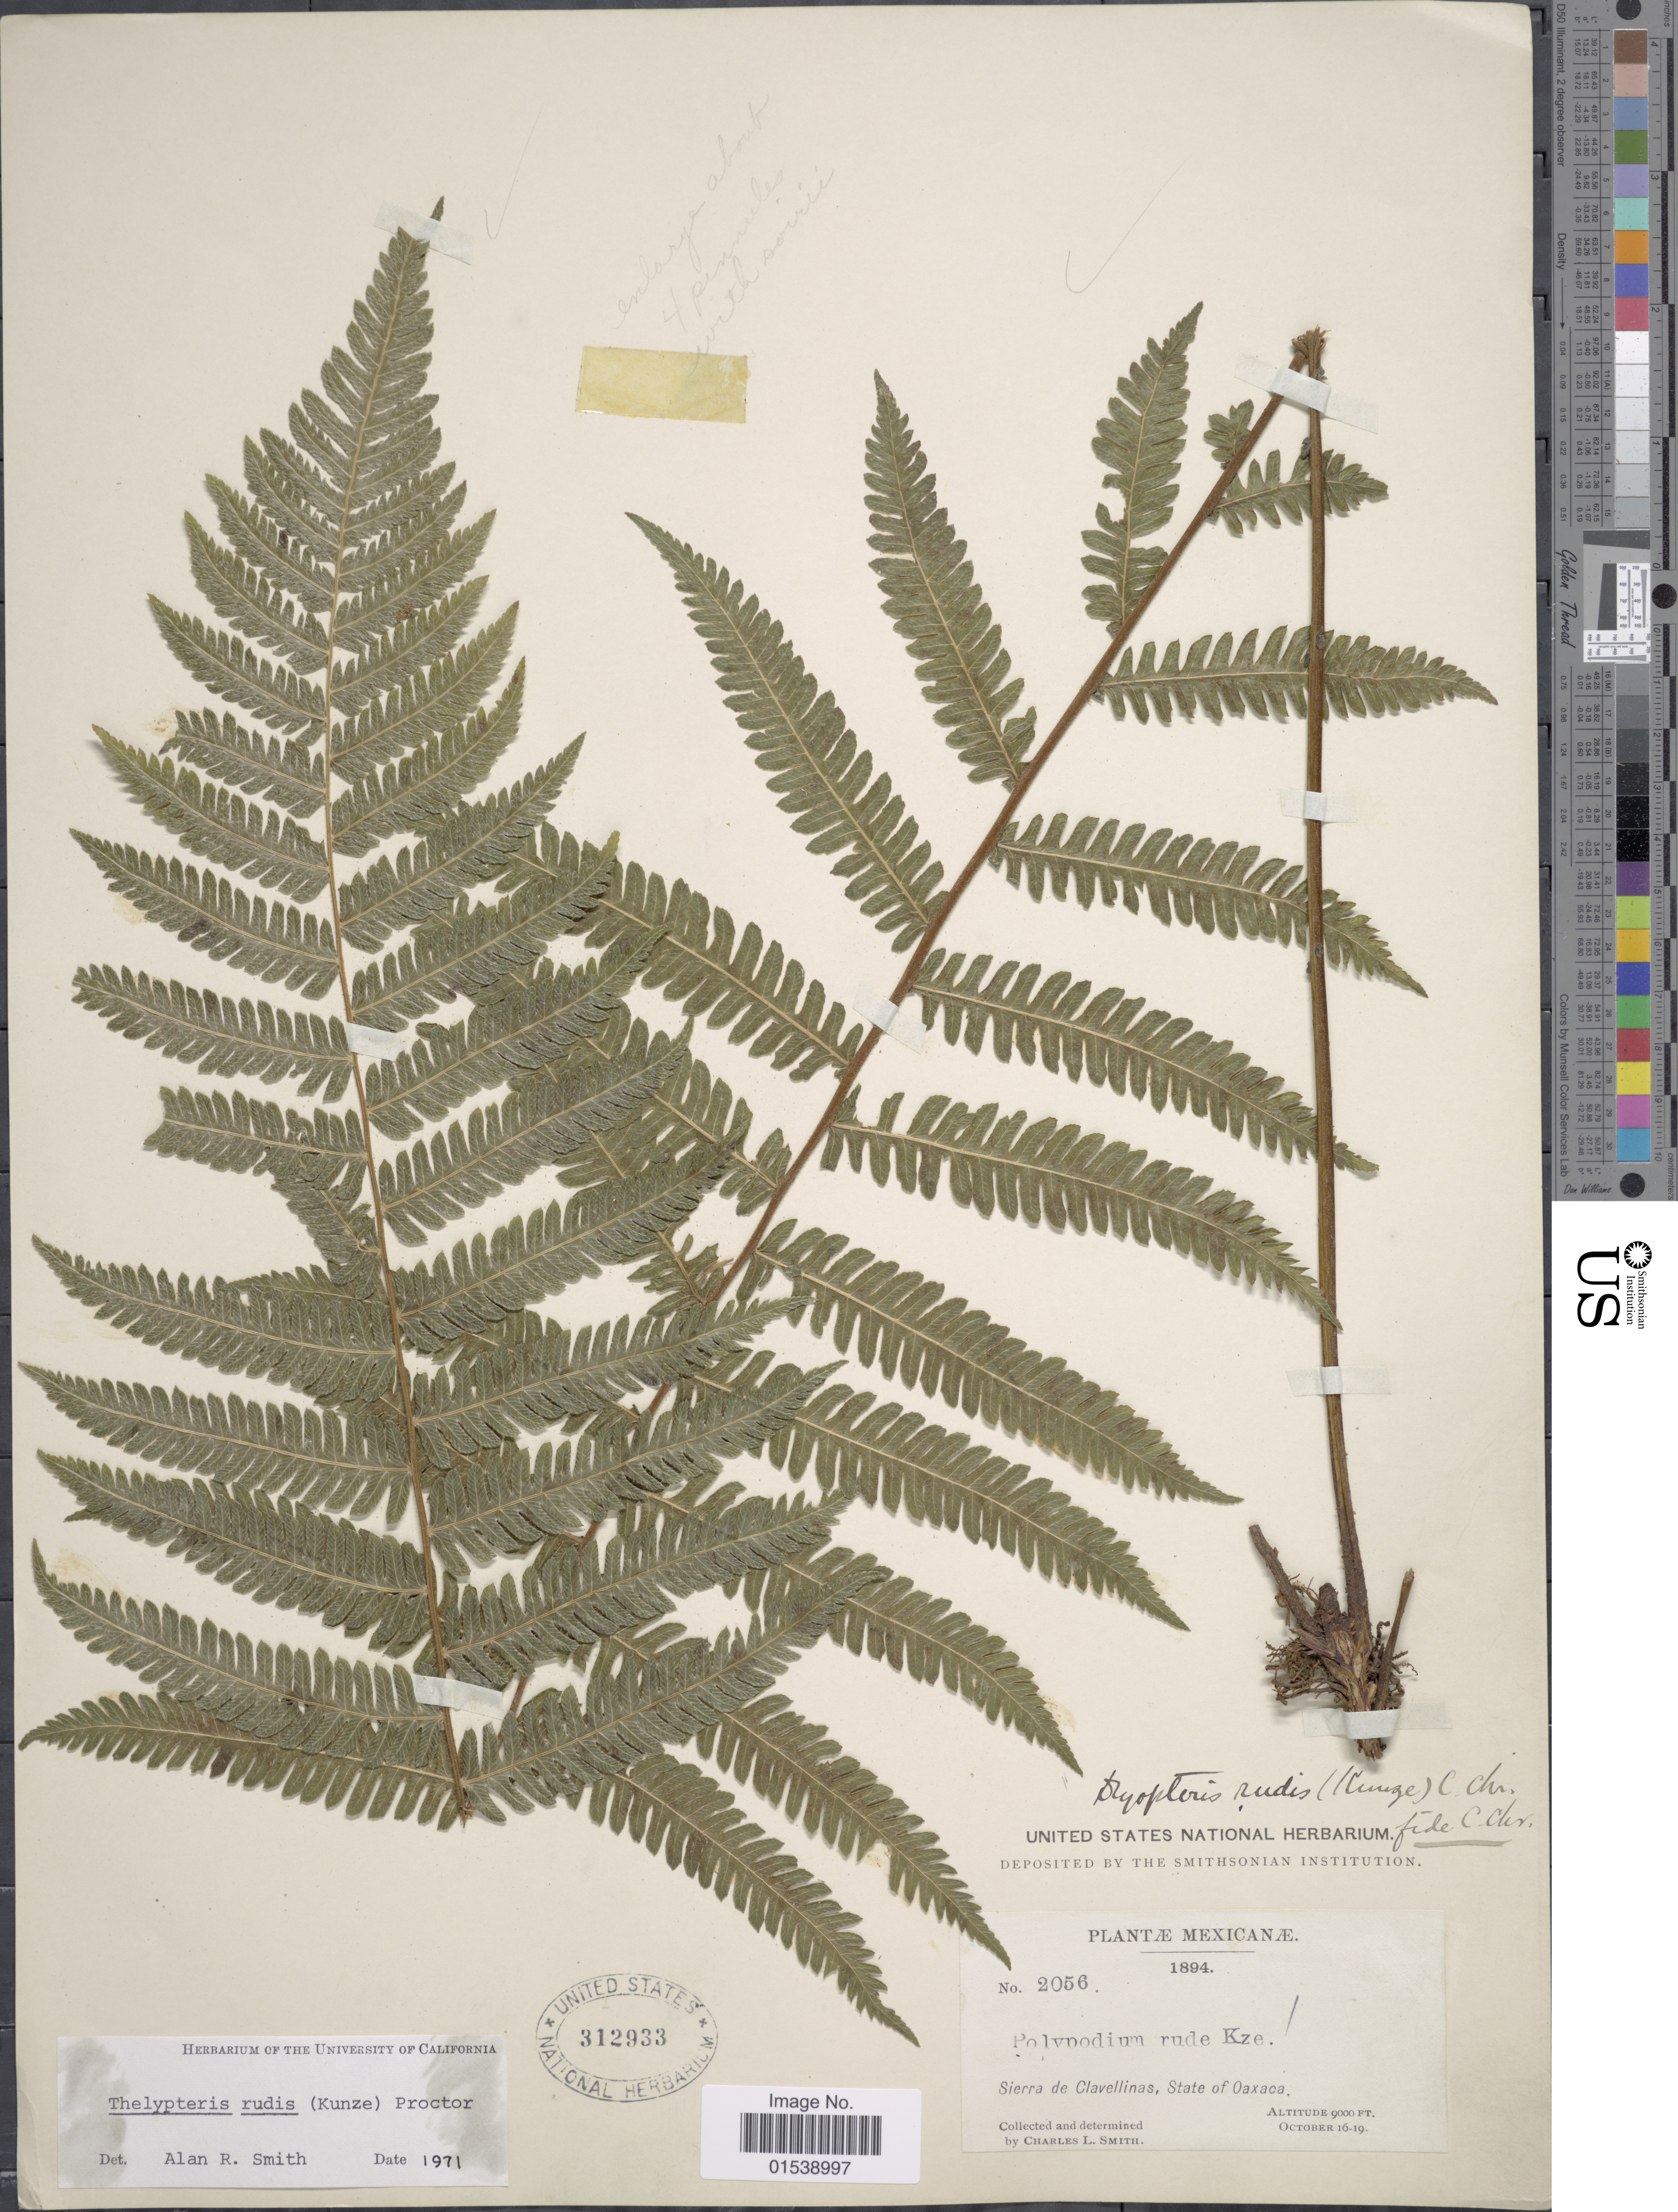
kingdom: Plantae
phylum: Tracheophyta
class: Polypodiopsida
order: Polypodiales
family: Thelypteridaceae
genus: Amauropelta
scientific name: Amauropelta rudis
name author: (Kunze) Pic. Serm.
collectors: C. L. Smith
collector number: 2056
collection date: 1894-10-16/1894-10-19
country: Mexico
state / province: Oaxaca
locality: Mexicanae, Sierra de Clavellinas, Statr of Oaxaca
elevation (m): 2743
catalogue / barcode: US 312933